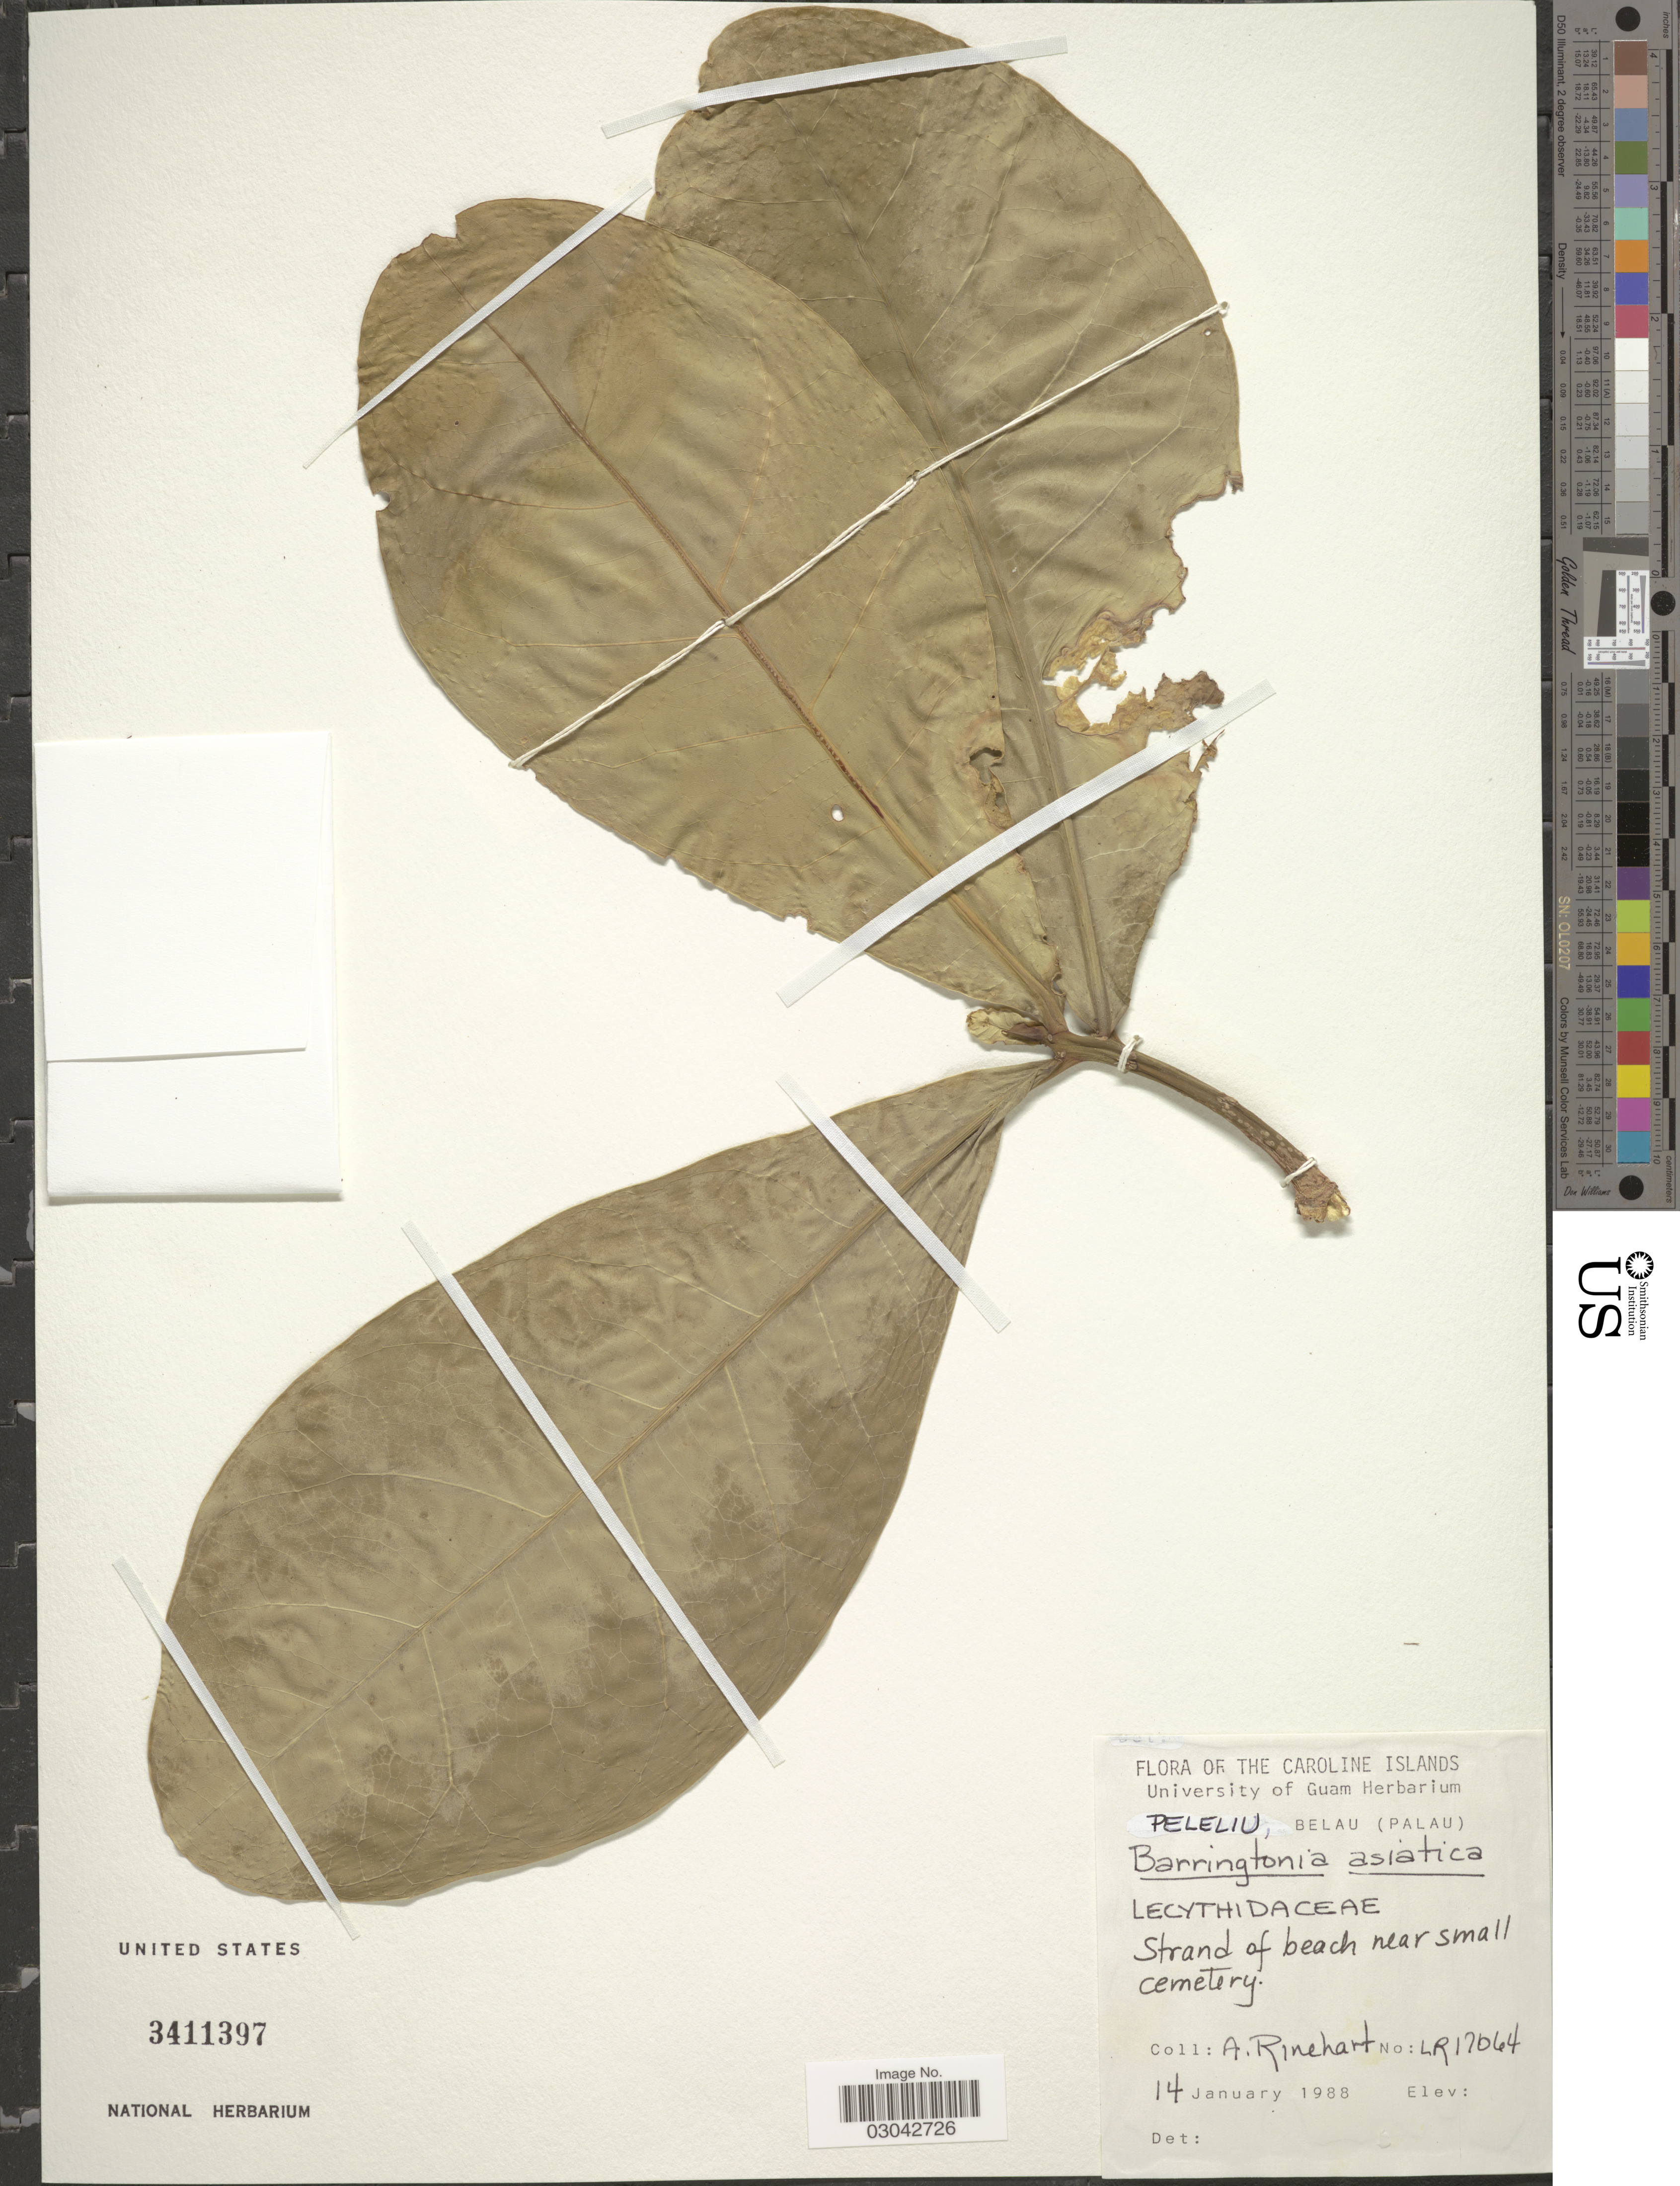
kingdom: Plantae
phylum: Tracheophyta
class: Magnoliopsida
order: Ericales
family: Lecythidaceae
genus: Barringtonia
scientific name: Barringtonia asiatica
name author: (L.) Kurz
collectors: A. Rinehart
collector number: LR17064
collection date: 1988-01-14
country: Palau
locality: Caroline Islands. Peleliu, Belau (Palau). Strand of beach near small cemetery.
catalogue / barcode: US 3411397